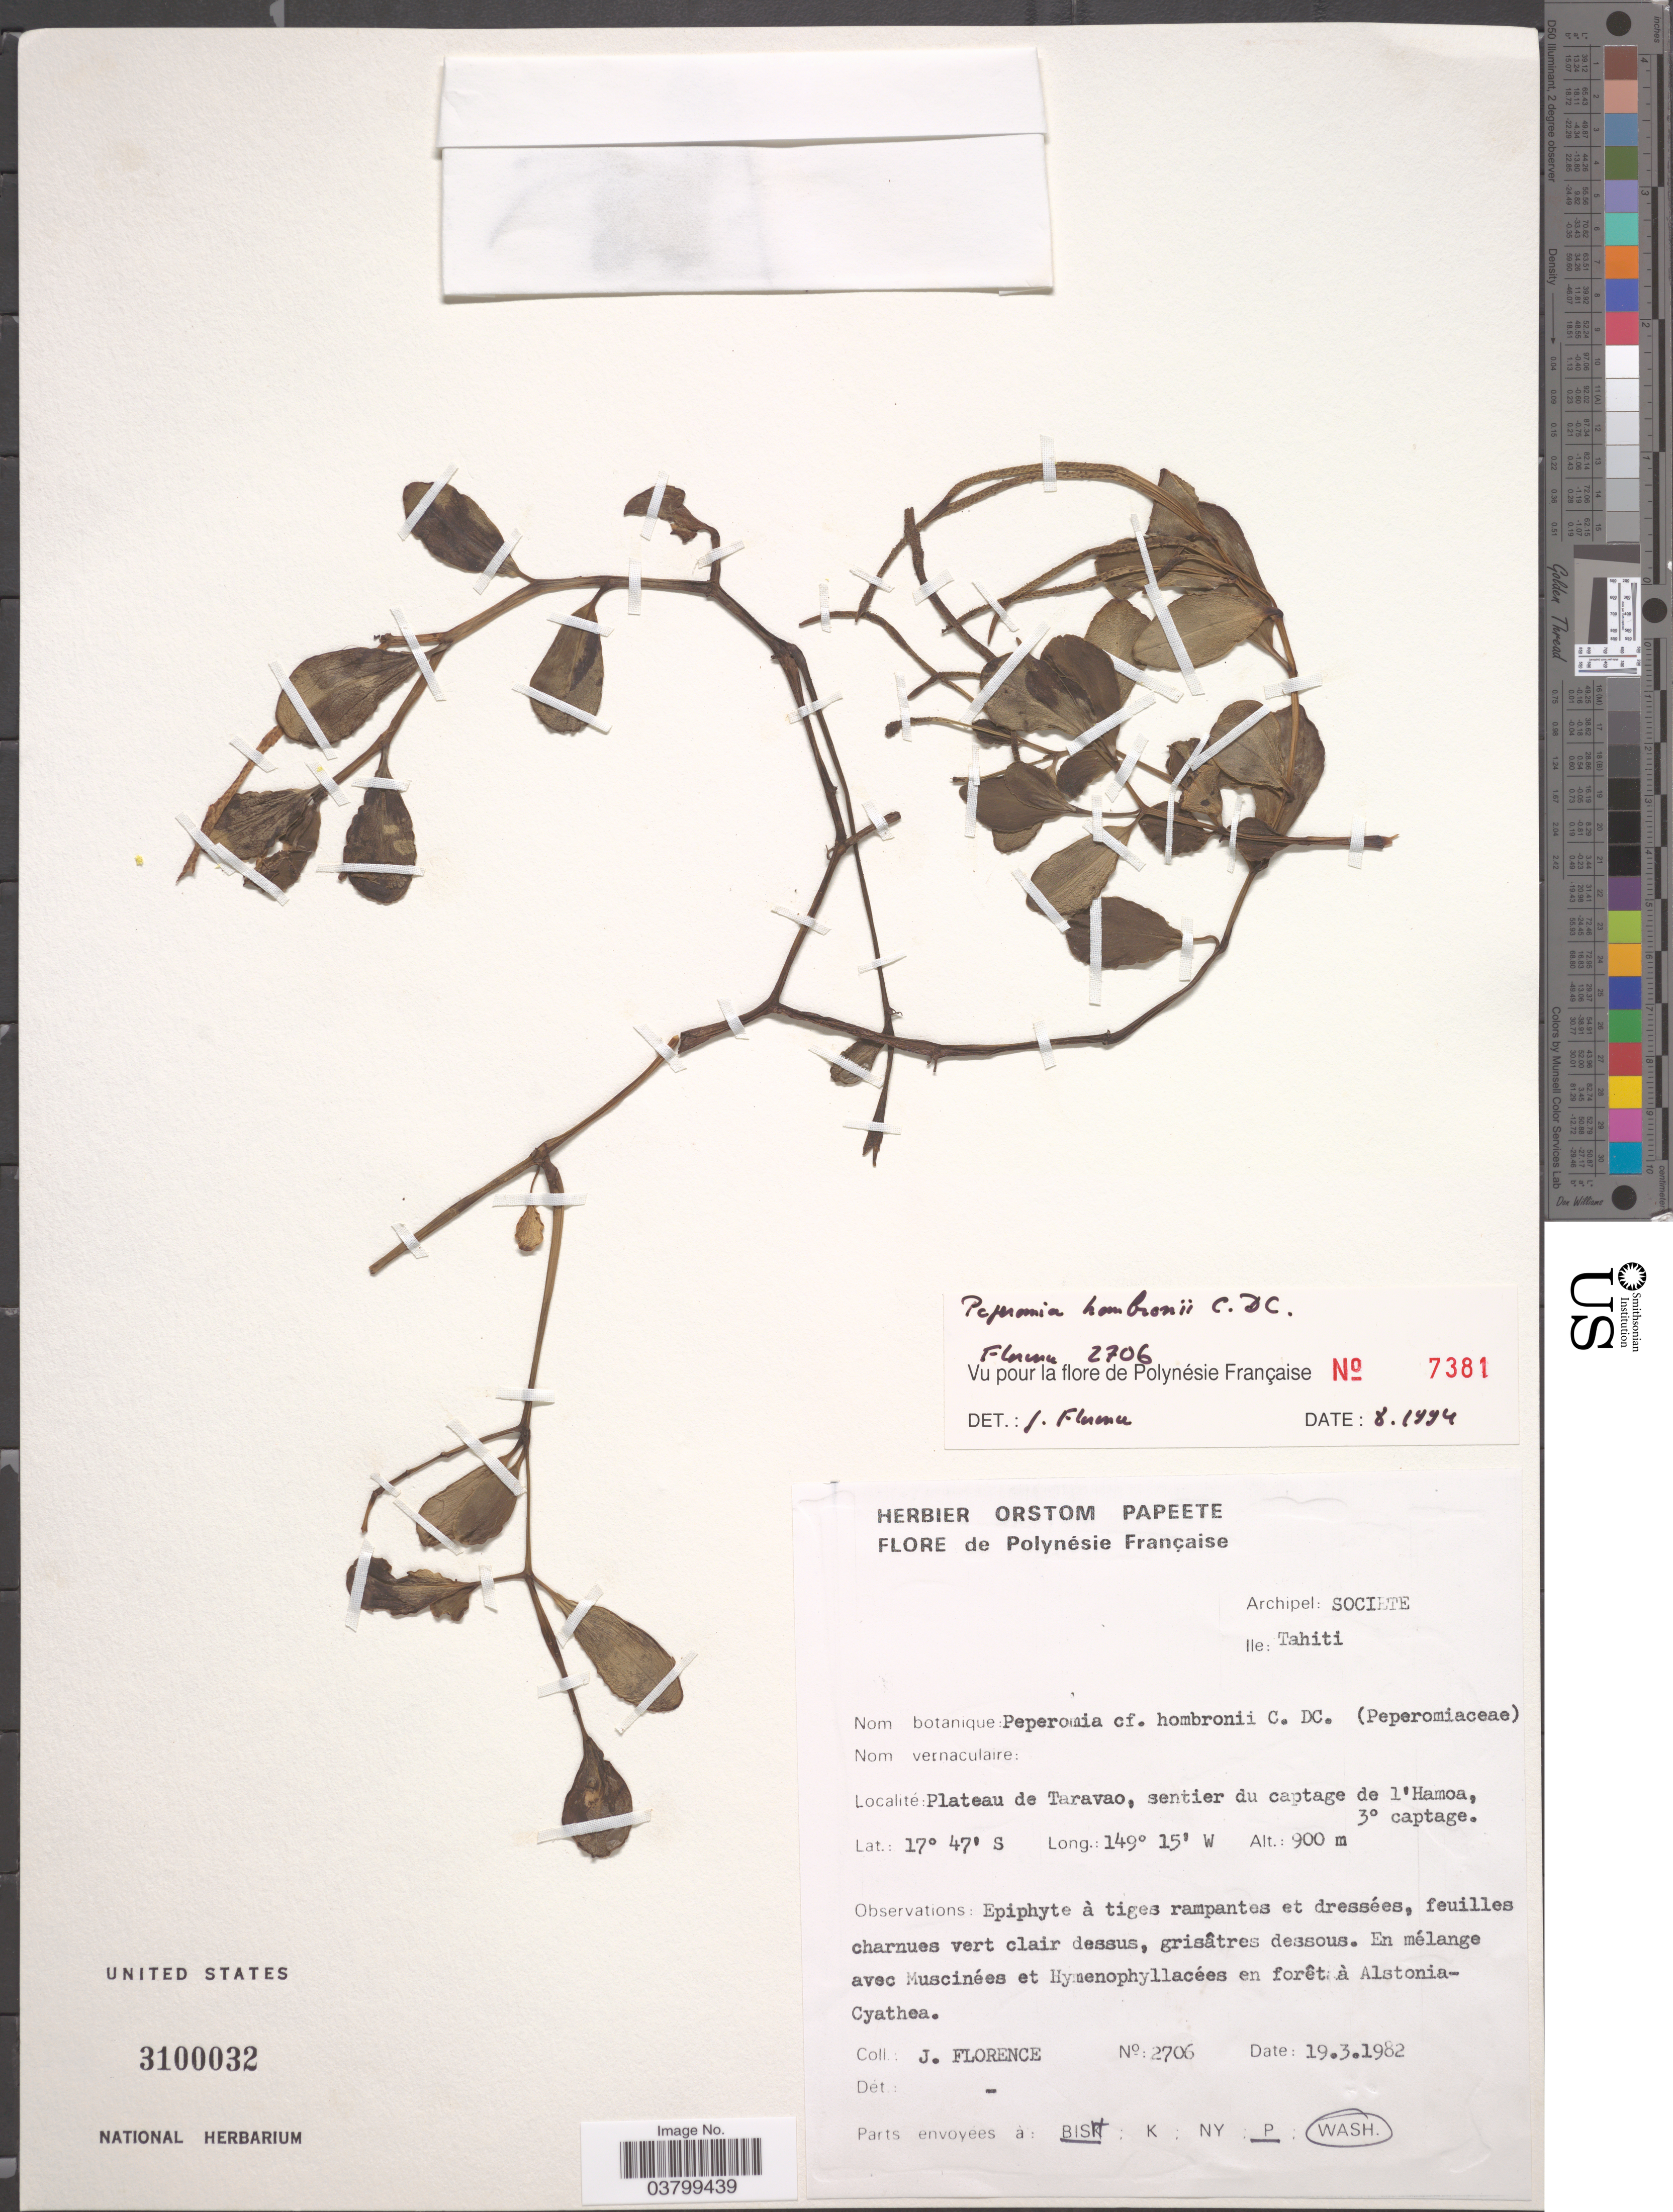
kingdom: Plantae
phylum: Tracheophyta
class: Magnoliopsida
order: Piperales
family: Piperaceae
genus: Peperomia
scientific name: Peperomia hombronii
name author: C. DC.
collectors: J. Florence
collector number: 2706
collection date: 1982-03-19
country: French Polynesia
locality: Archipel: Societe. Ile: Tahiti. Plateau de Taravao, sentier du captage de l'Hamoa, 3° captage.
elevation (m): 900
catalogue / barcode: US 3100032